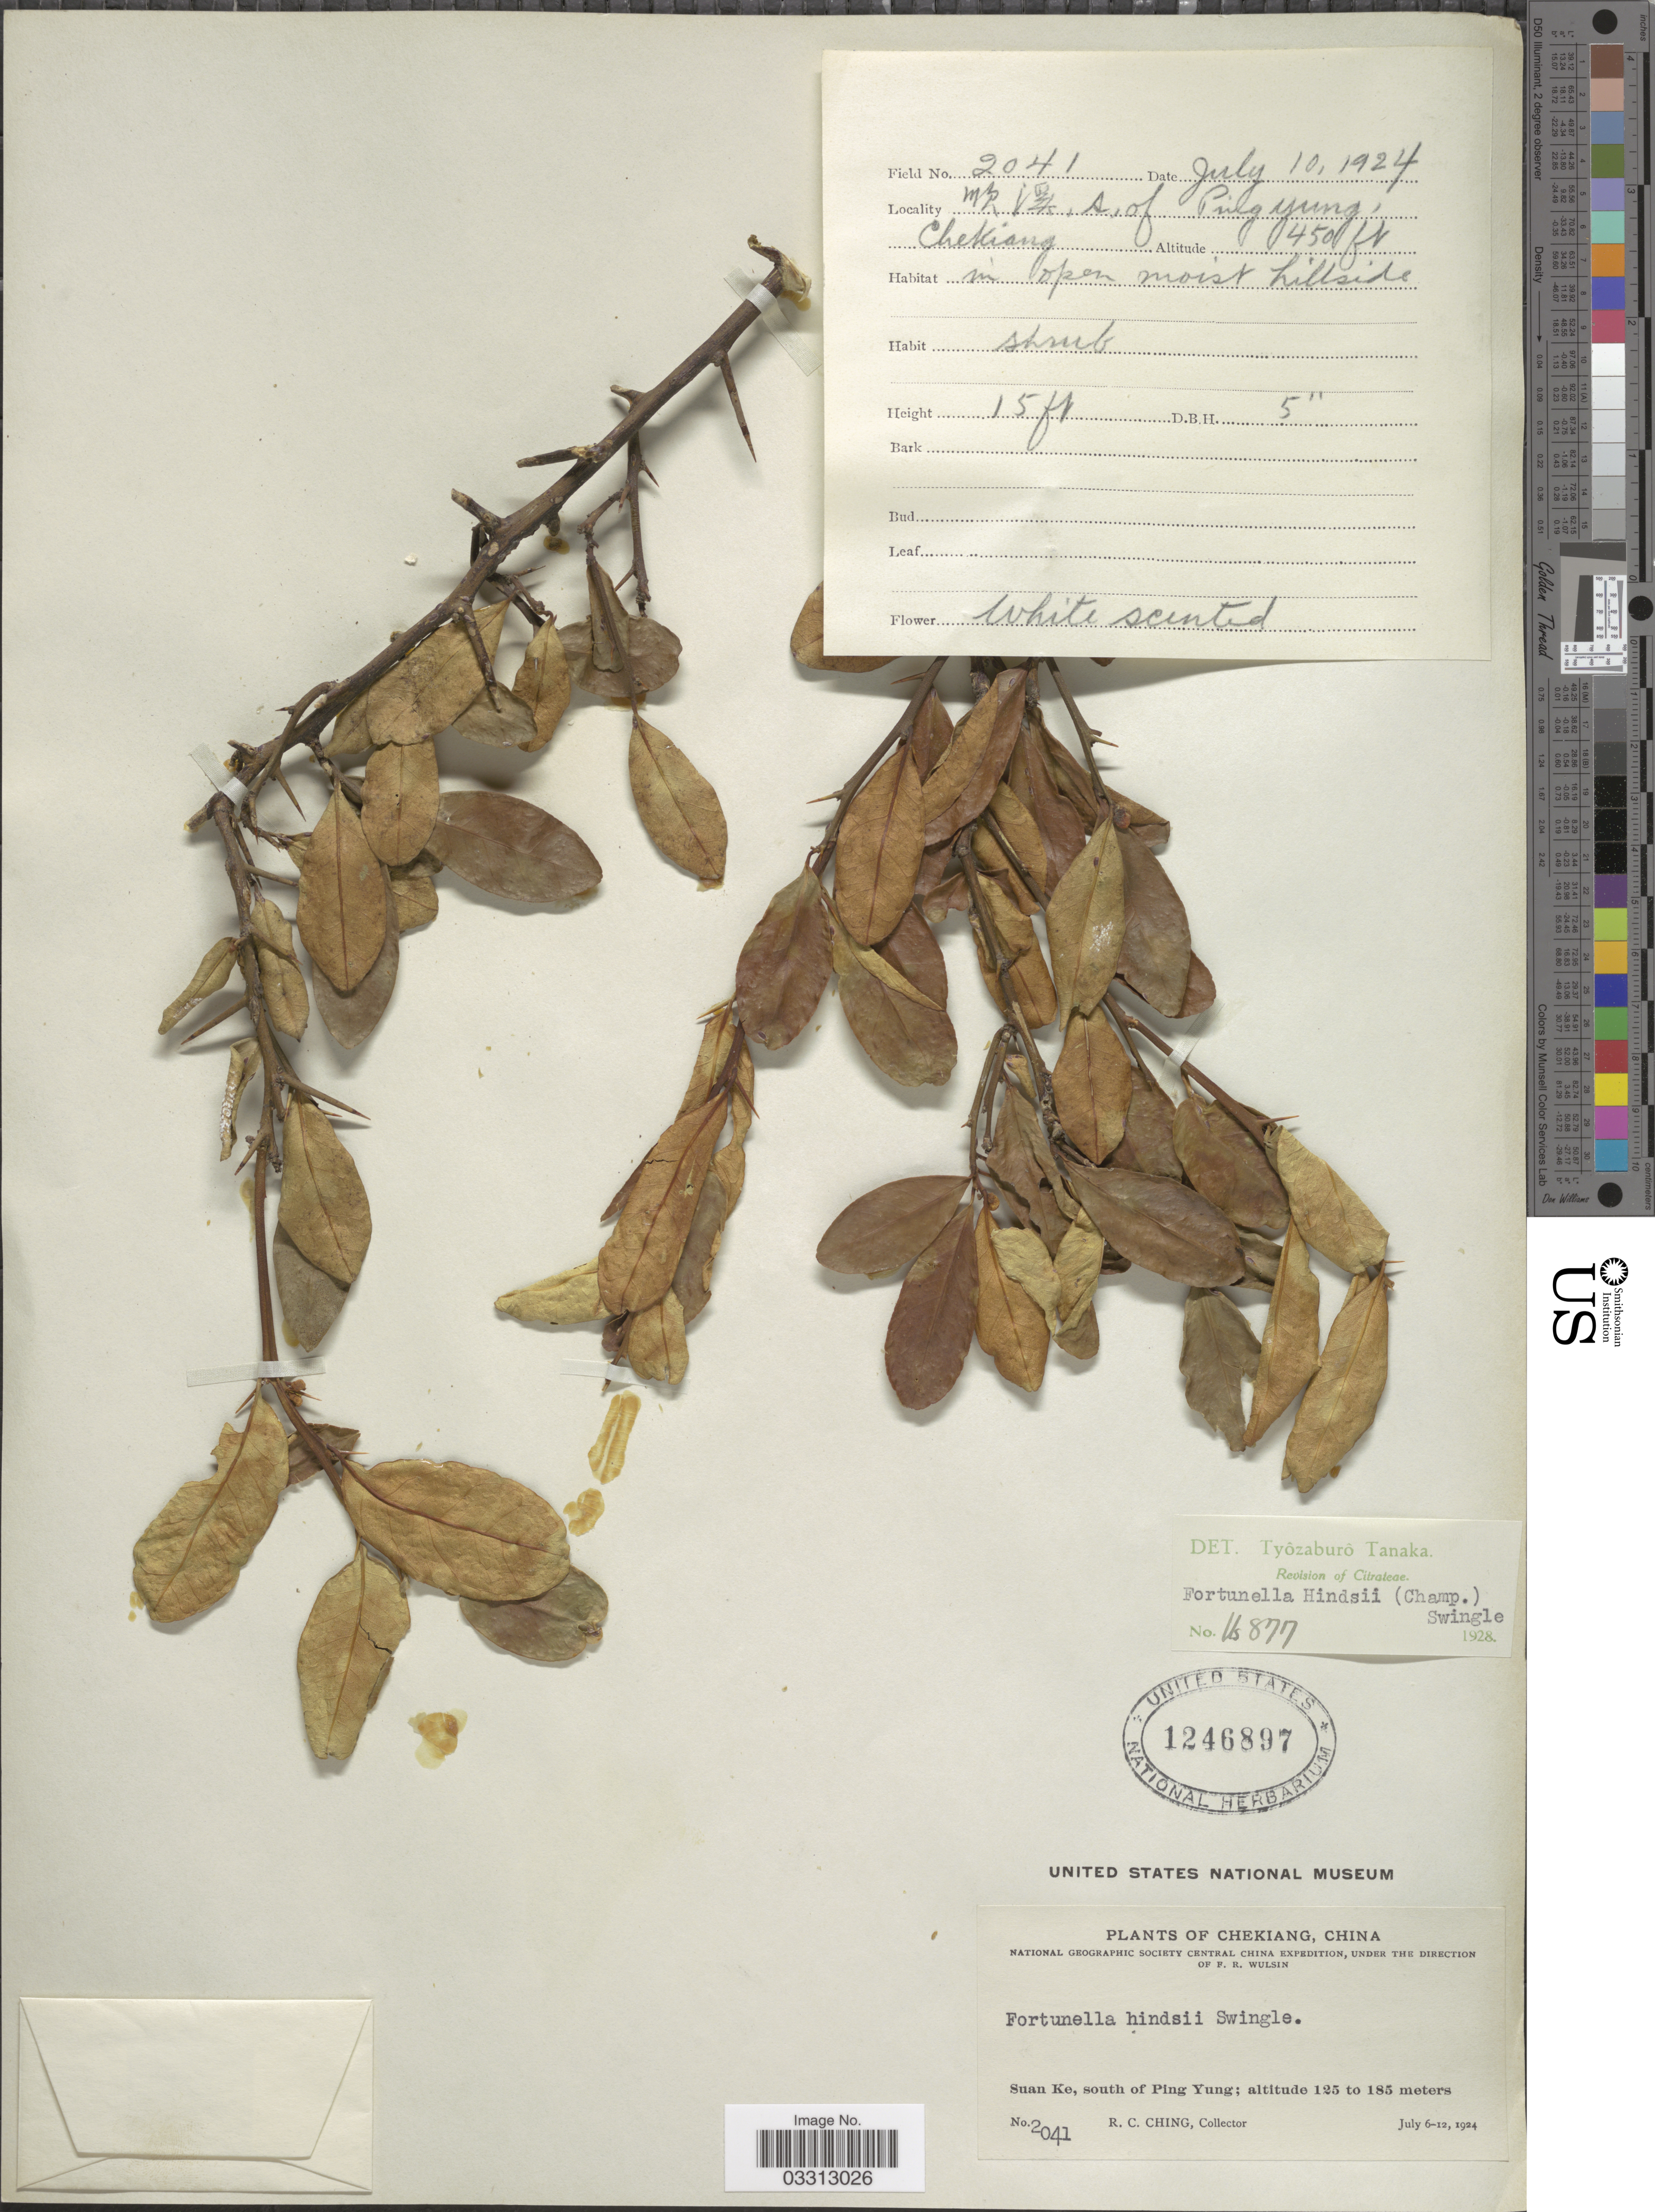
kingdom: Plantae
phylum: Tracheophyta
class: Magnoliopsida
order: Sapindales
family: Rutaceae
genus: Citrus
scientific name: Citrus japonica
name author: Thunb.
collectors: R. C. Ching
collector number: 2041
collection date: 1924-07-10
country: China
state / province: Zhejiang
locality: Chekiang. Suan Ke, south of Ping Yung. X, s. of Ping Yung.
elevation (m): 137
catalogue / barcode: US 1246897